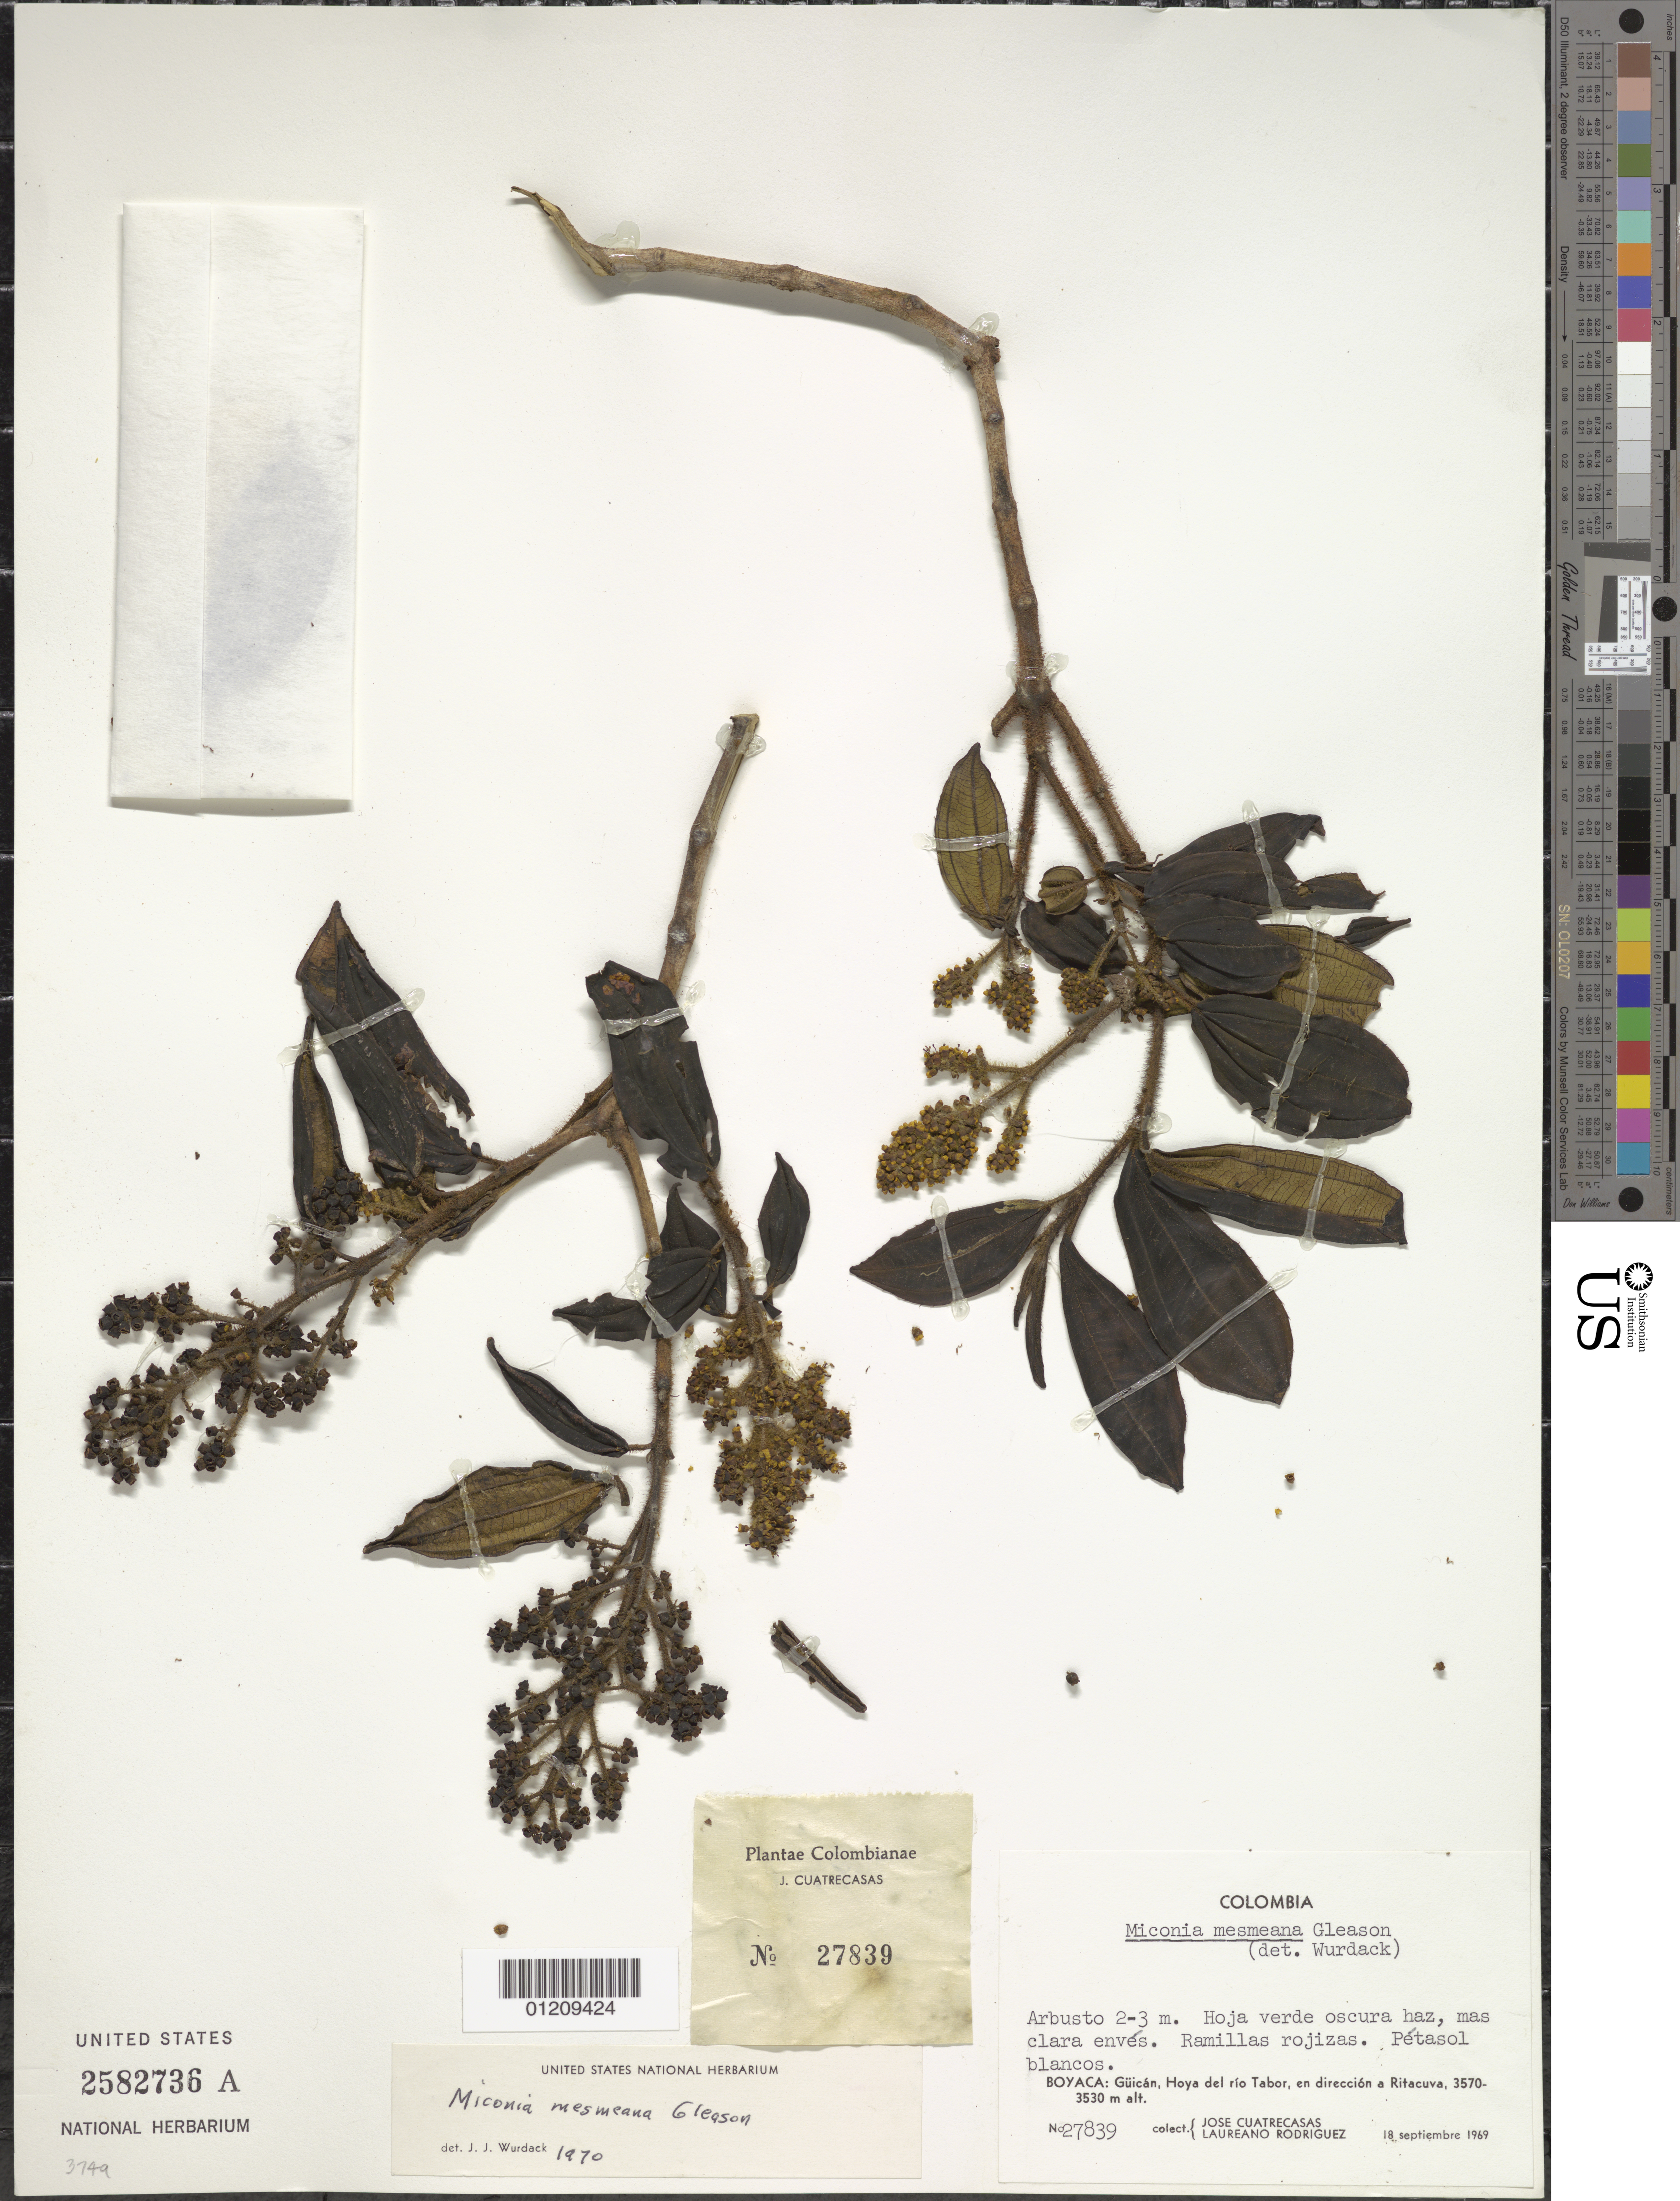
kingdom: Plantae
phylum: Tracheophyta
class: Magnoliopsida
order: Myrtales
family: Melastomataceae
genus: Miconia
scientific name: Miconia chrysocoma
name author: Gleason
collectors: J. Cuatrecasas & L. Rodriguez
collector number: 27839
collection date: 1969-09-18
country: Colombia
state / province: Boyacá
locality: Güicán, Hoya del río Tabor, en dirección a Ritacuva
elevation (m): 3530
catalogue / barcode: US 2582736A